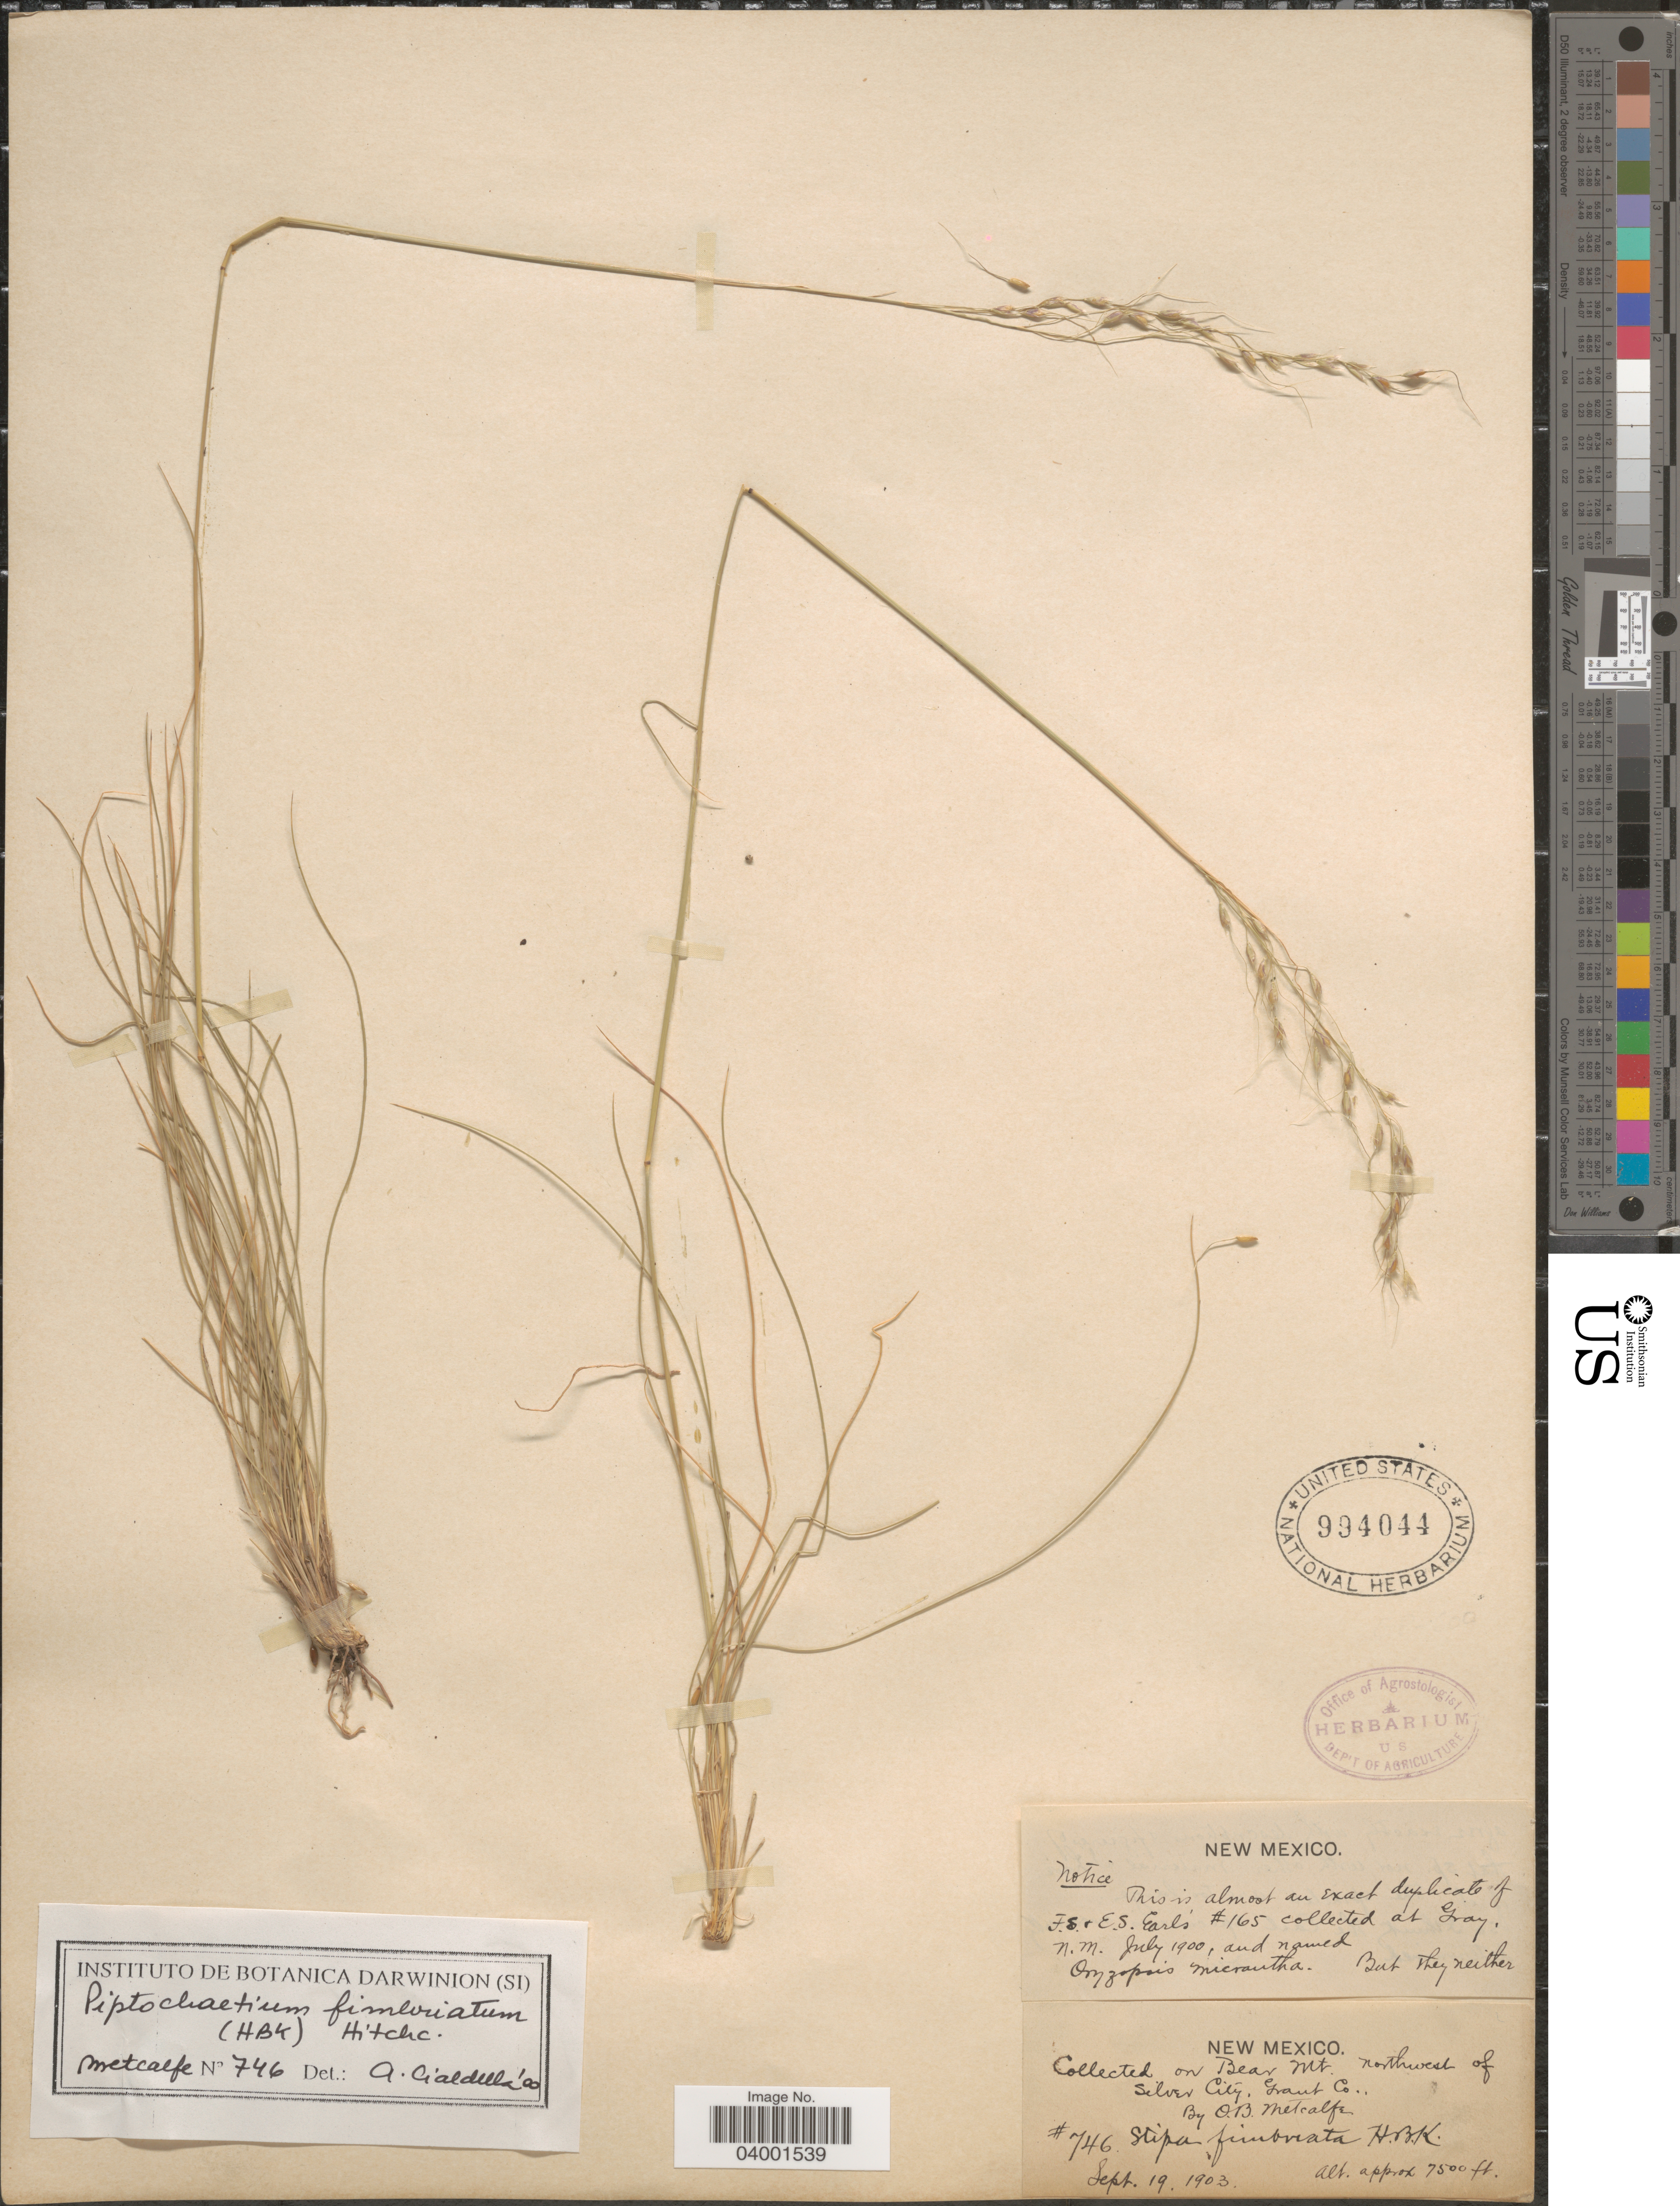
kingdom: Plantae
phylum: Tracheophyta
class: Liliopsida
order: Poales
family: Poaceae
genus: Piptochaetium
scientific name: Piptochaetium fimbriatum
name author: (Kunth) Hitchc.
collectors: O. B. Metcalfe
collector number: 746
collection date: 1903-09-19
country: United States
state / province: New Mexico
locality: On Bear Mt. northwest of Silver City. Grant Co.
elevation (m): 2286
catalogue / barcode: US 994044